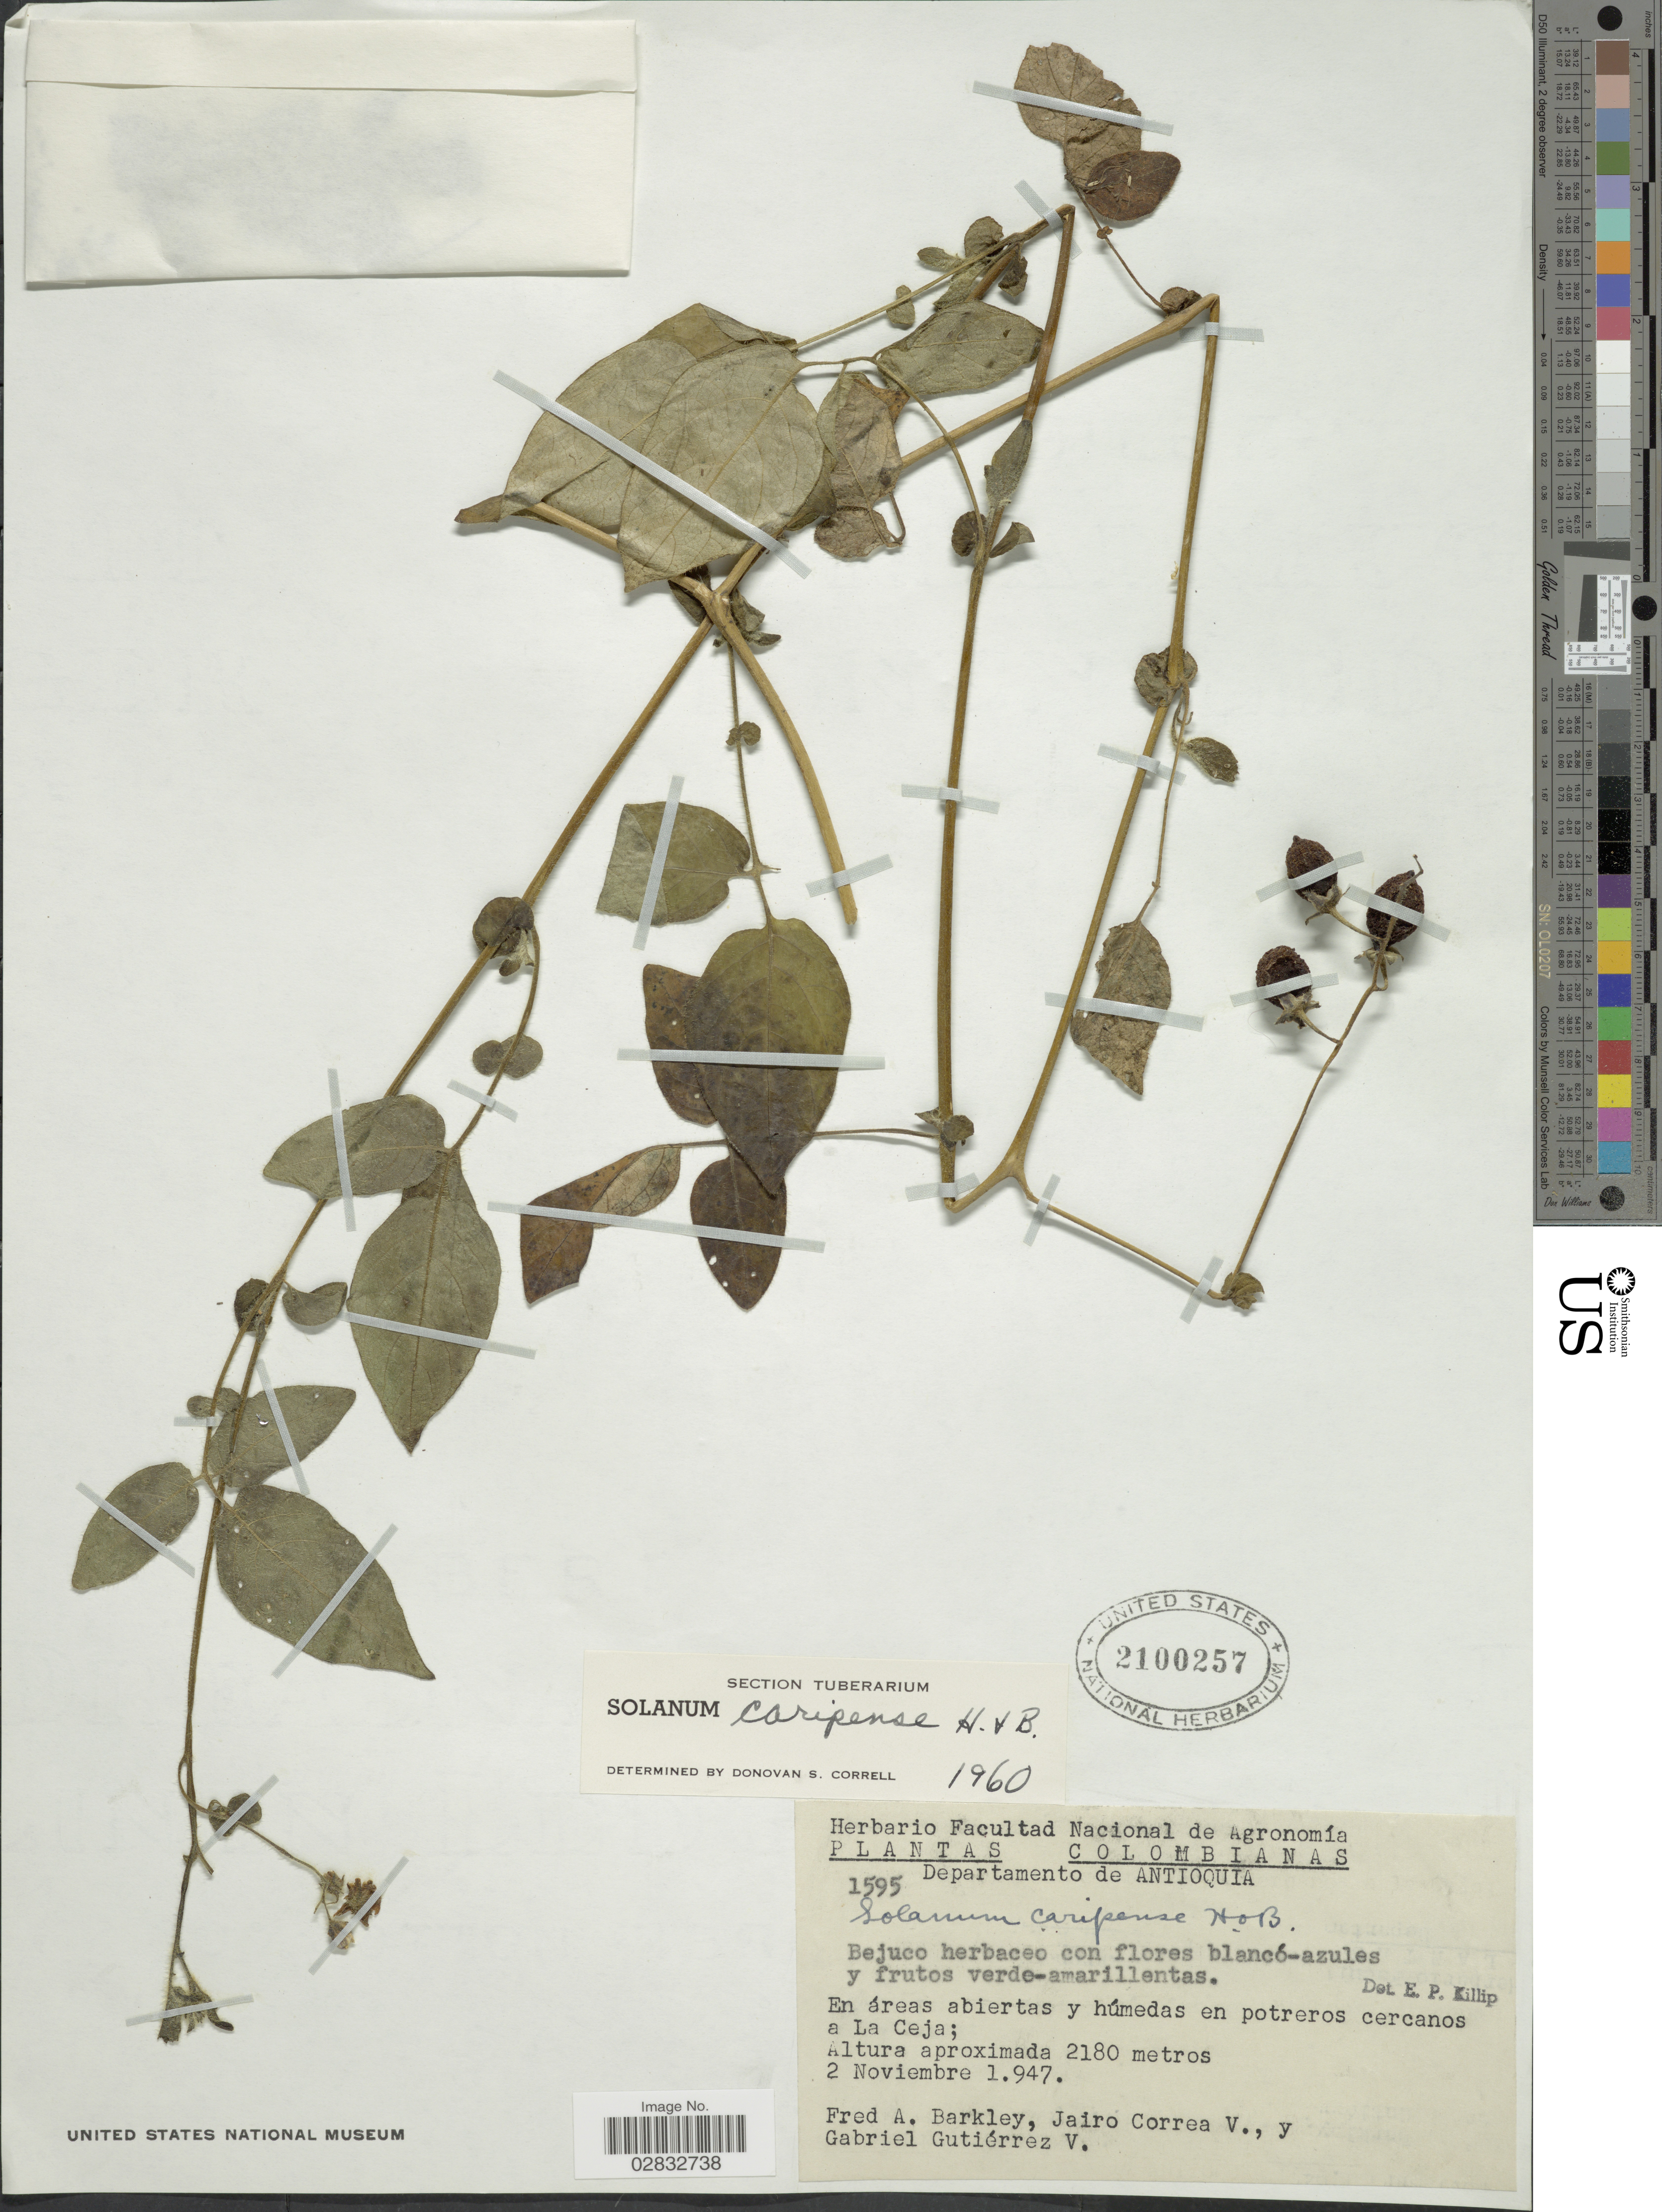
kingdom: Plantae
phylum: Tracheophyta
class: Magnoliopsida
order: Solanales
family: Solanaceae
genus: Solanum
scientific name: Solanum caripense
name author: Humb. & Bonpl. ex Dunal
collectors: F. A. Barkley, J. Correa V. & G. Gutiérrez V.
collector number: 1595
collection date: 1947-11-02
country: Colombia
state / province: Antioquia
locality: Departamento de Antioquia. En áreas abiertas y húmedas en potreros cercanos a La Ceja.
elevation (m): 2180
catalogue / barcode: US 2100257